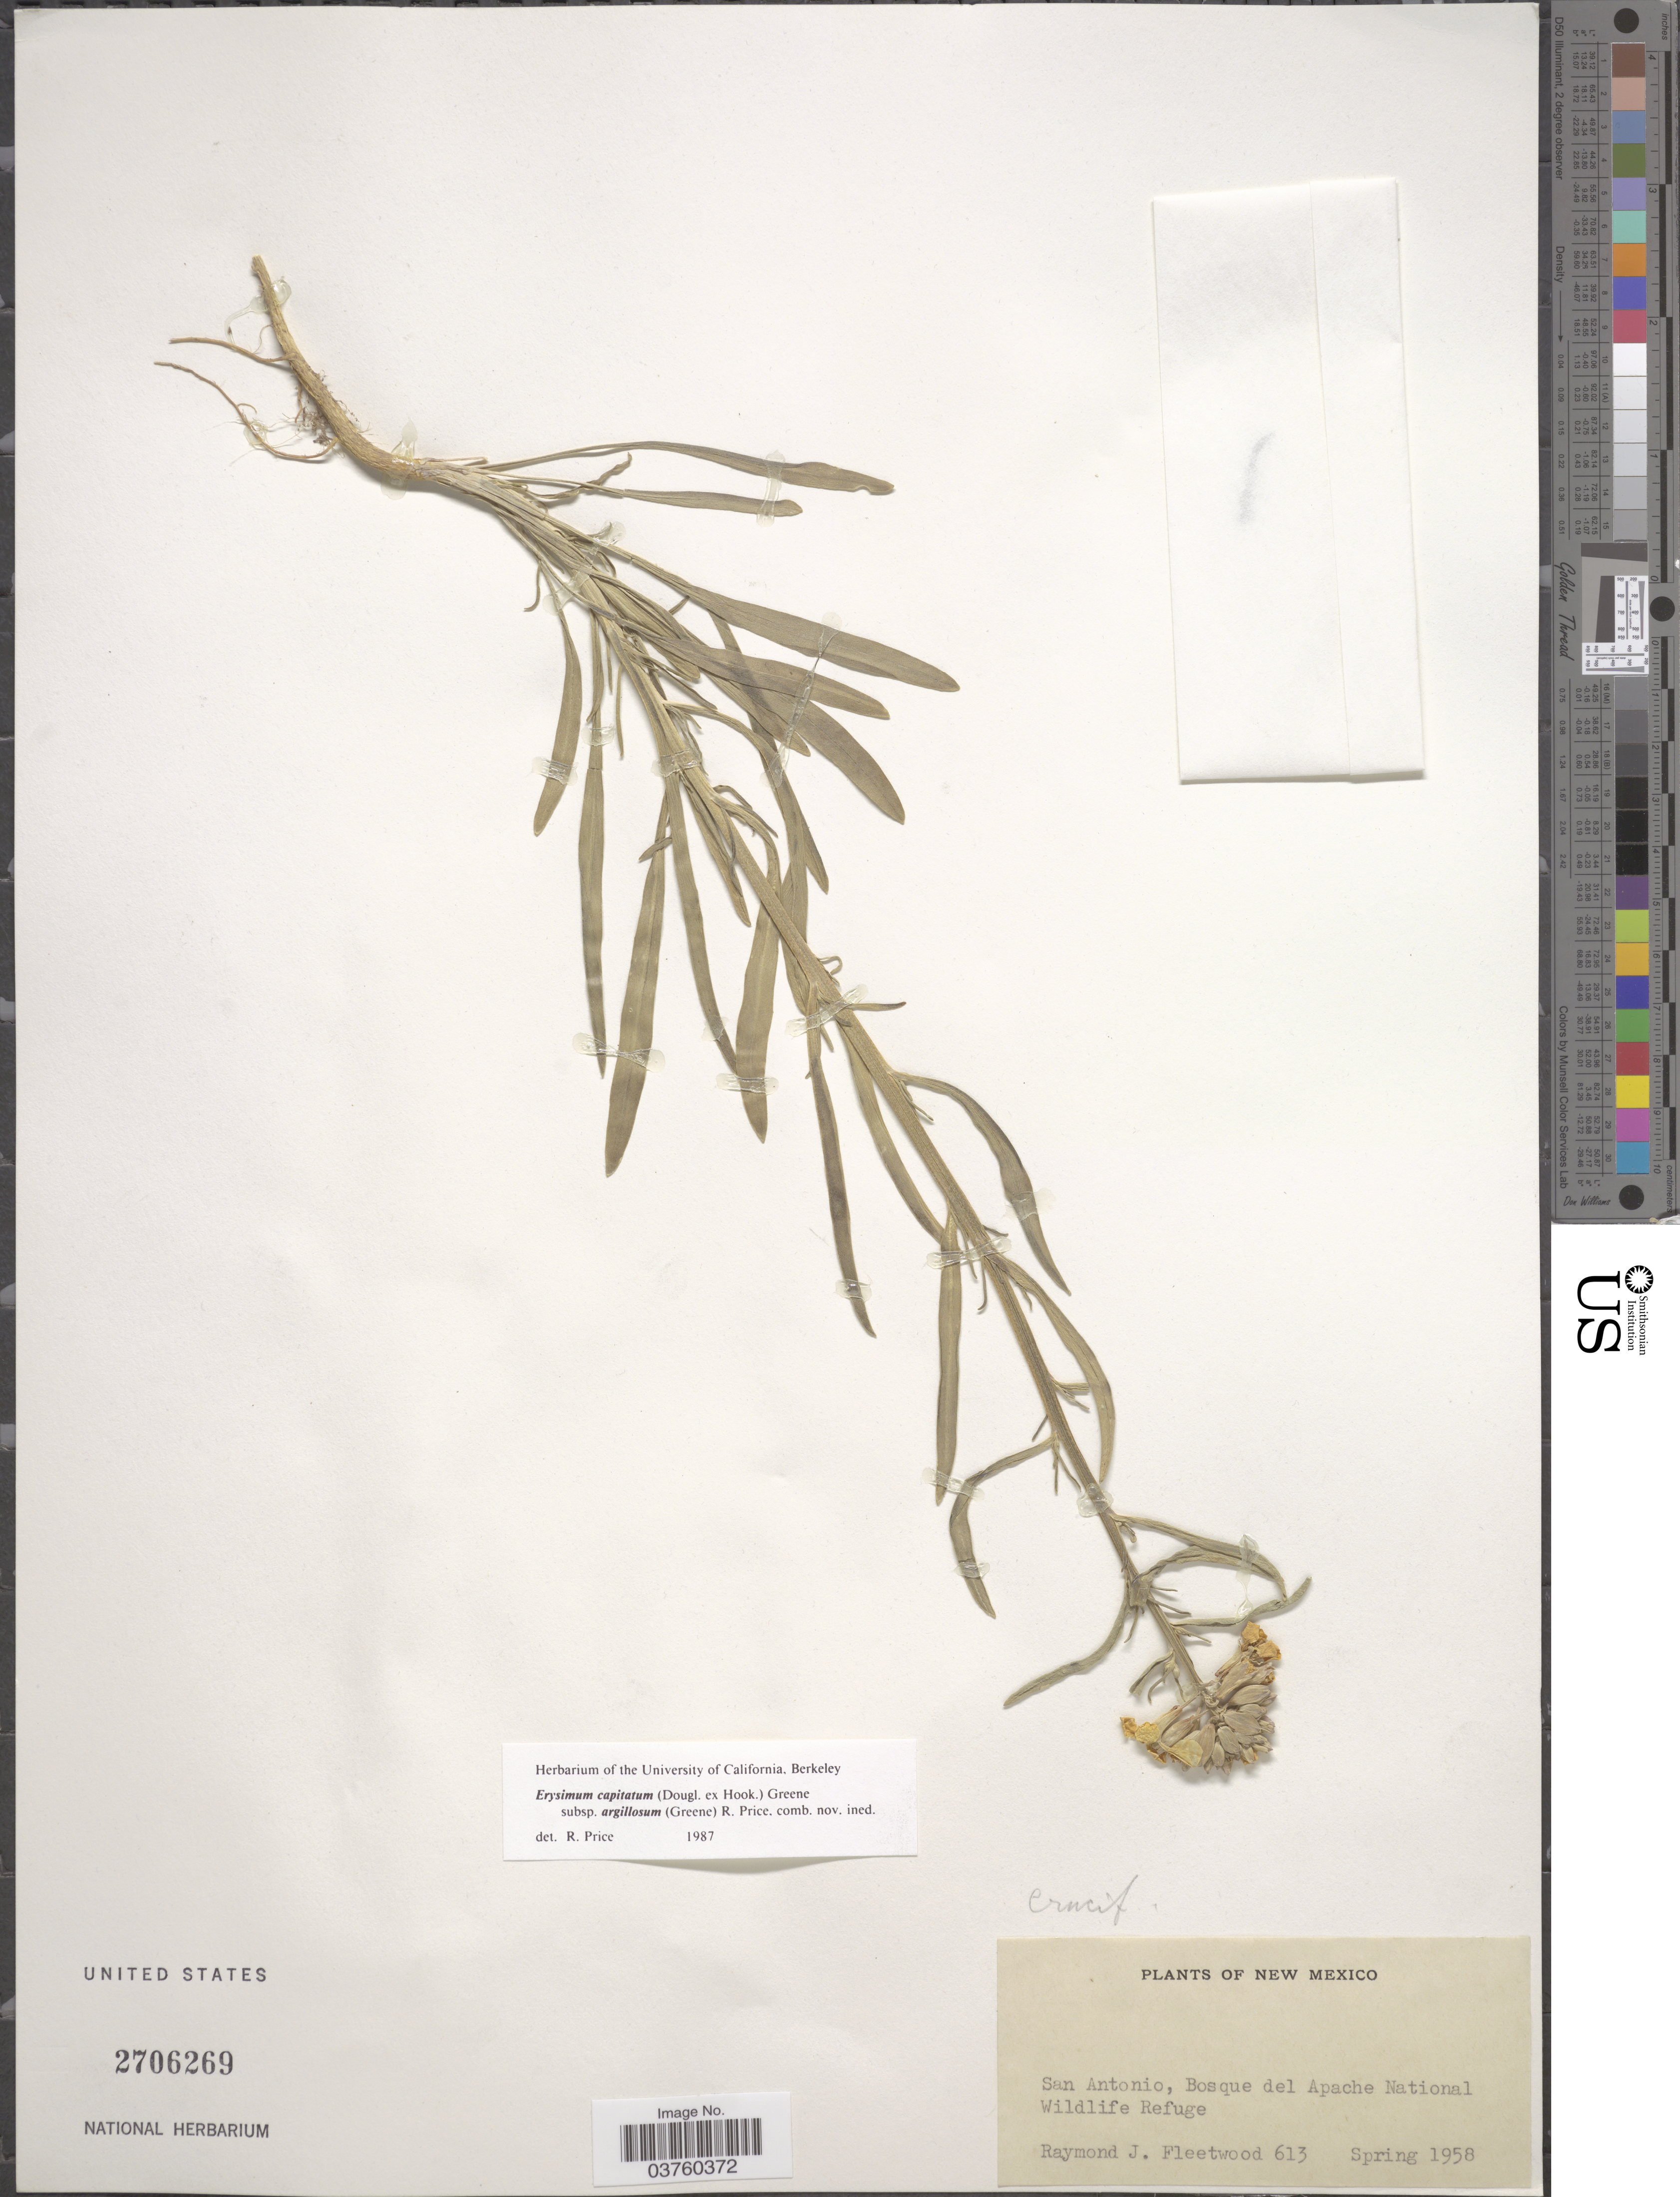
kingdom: Plantae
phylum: Tracheophyta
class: Magnoliopsida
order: Brassicales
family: Brassicaceae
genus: Erysimum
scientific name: Erysimum capitatum subsp. argillosum (Greene) R.A. Price comb. nov. ined.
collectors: R. J. Fleetwood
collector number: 613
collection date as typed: Spring 1958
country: United States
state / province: New Mexico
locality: San Antonio, Bosque del Apache National Wildlife Refuge.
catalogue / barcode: US 2706269